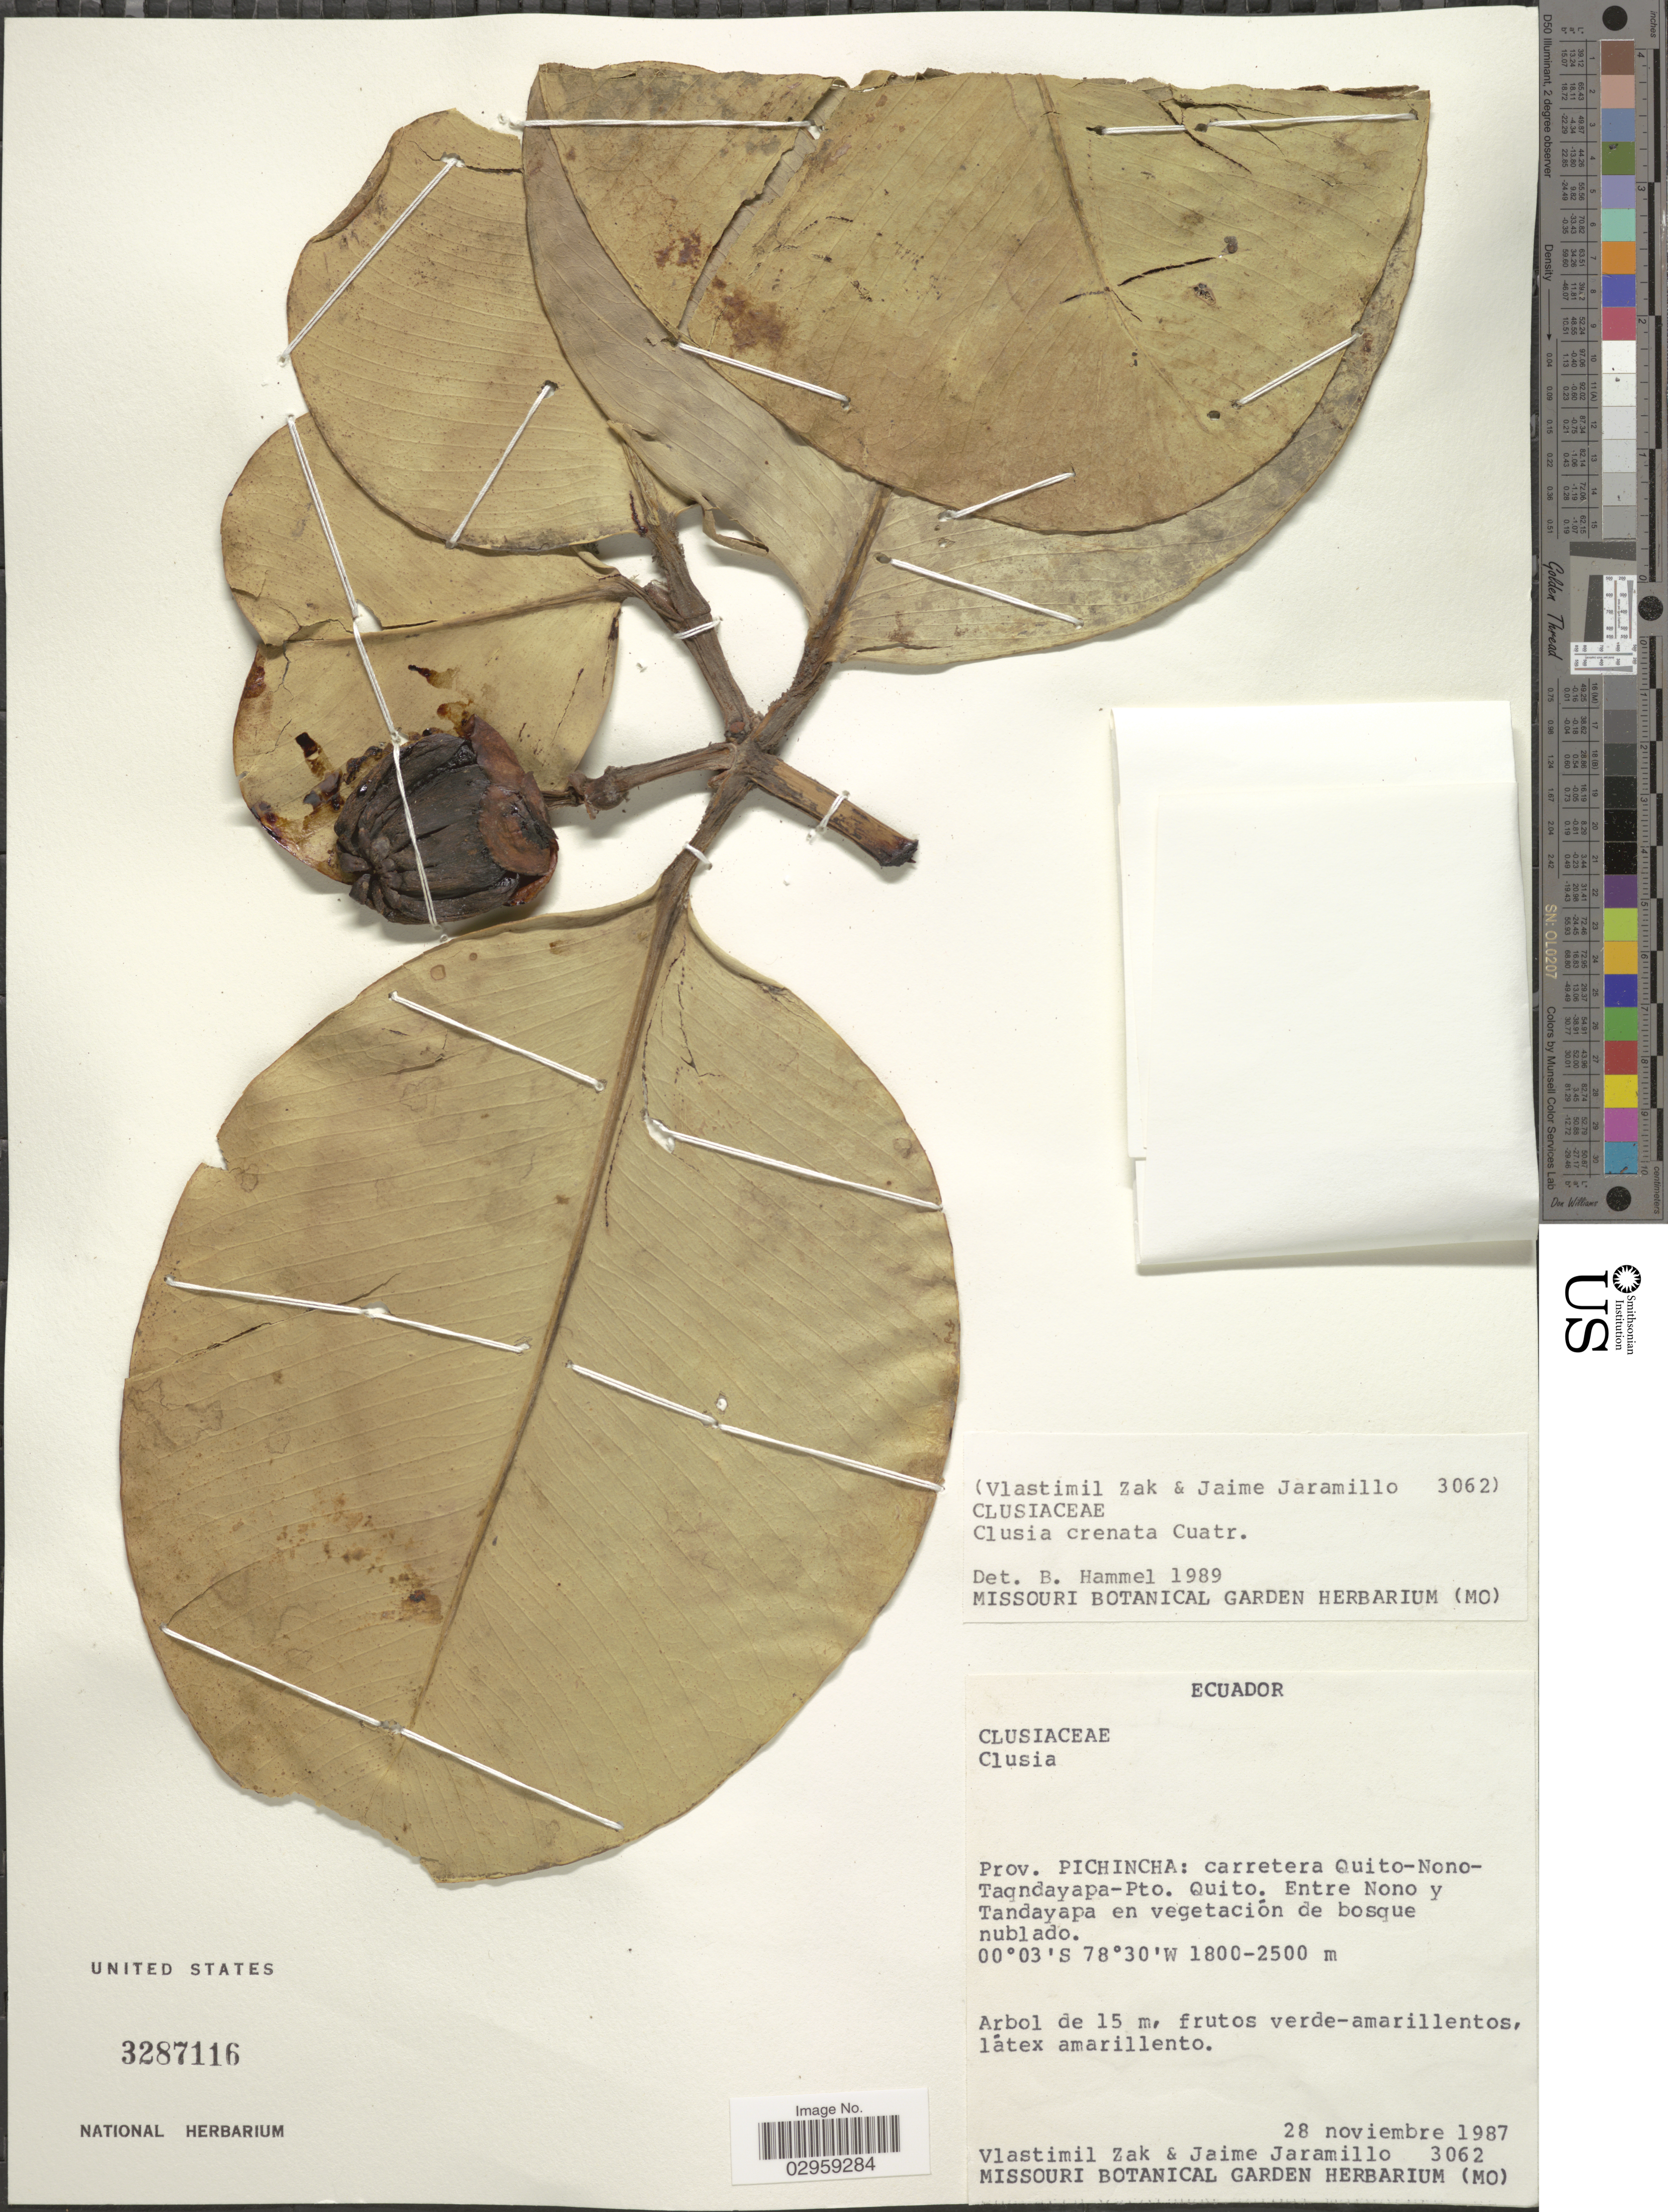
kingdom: Plantae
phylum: Tracheophyta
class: Magnoliopsida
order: Malpighiales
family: Clusiaceae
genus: Clusia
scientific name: Clusia crenata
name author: Cuatrec.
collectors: V. Zak & J. Jaramillo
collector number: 3062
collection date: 1987-11-28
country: Ecuador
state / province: Pichincha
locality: Carretera Quito-Nono-Taqndayapa-Pto. Quito. Entre Nono y Tandayapa en vegetación de bosque nublado.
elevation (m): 1800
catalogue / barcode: US 3287116